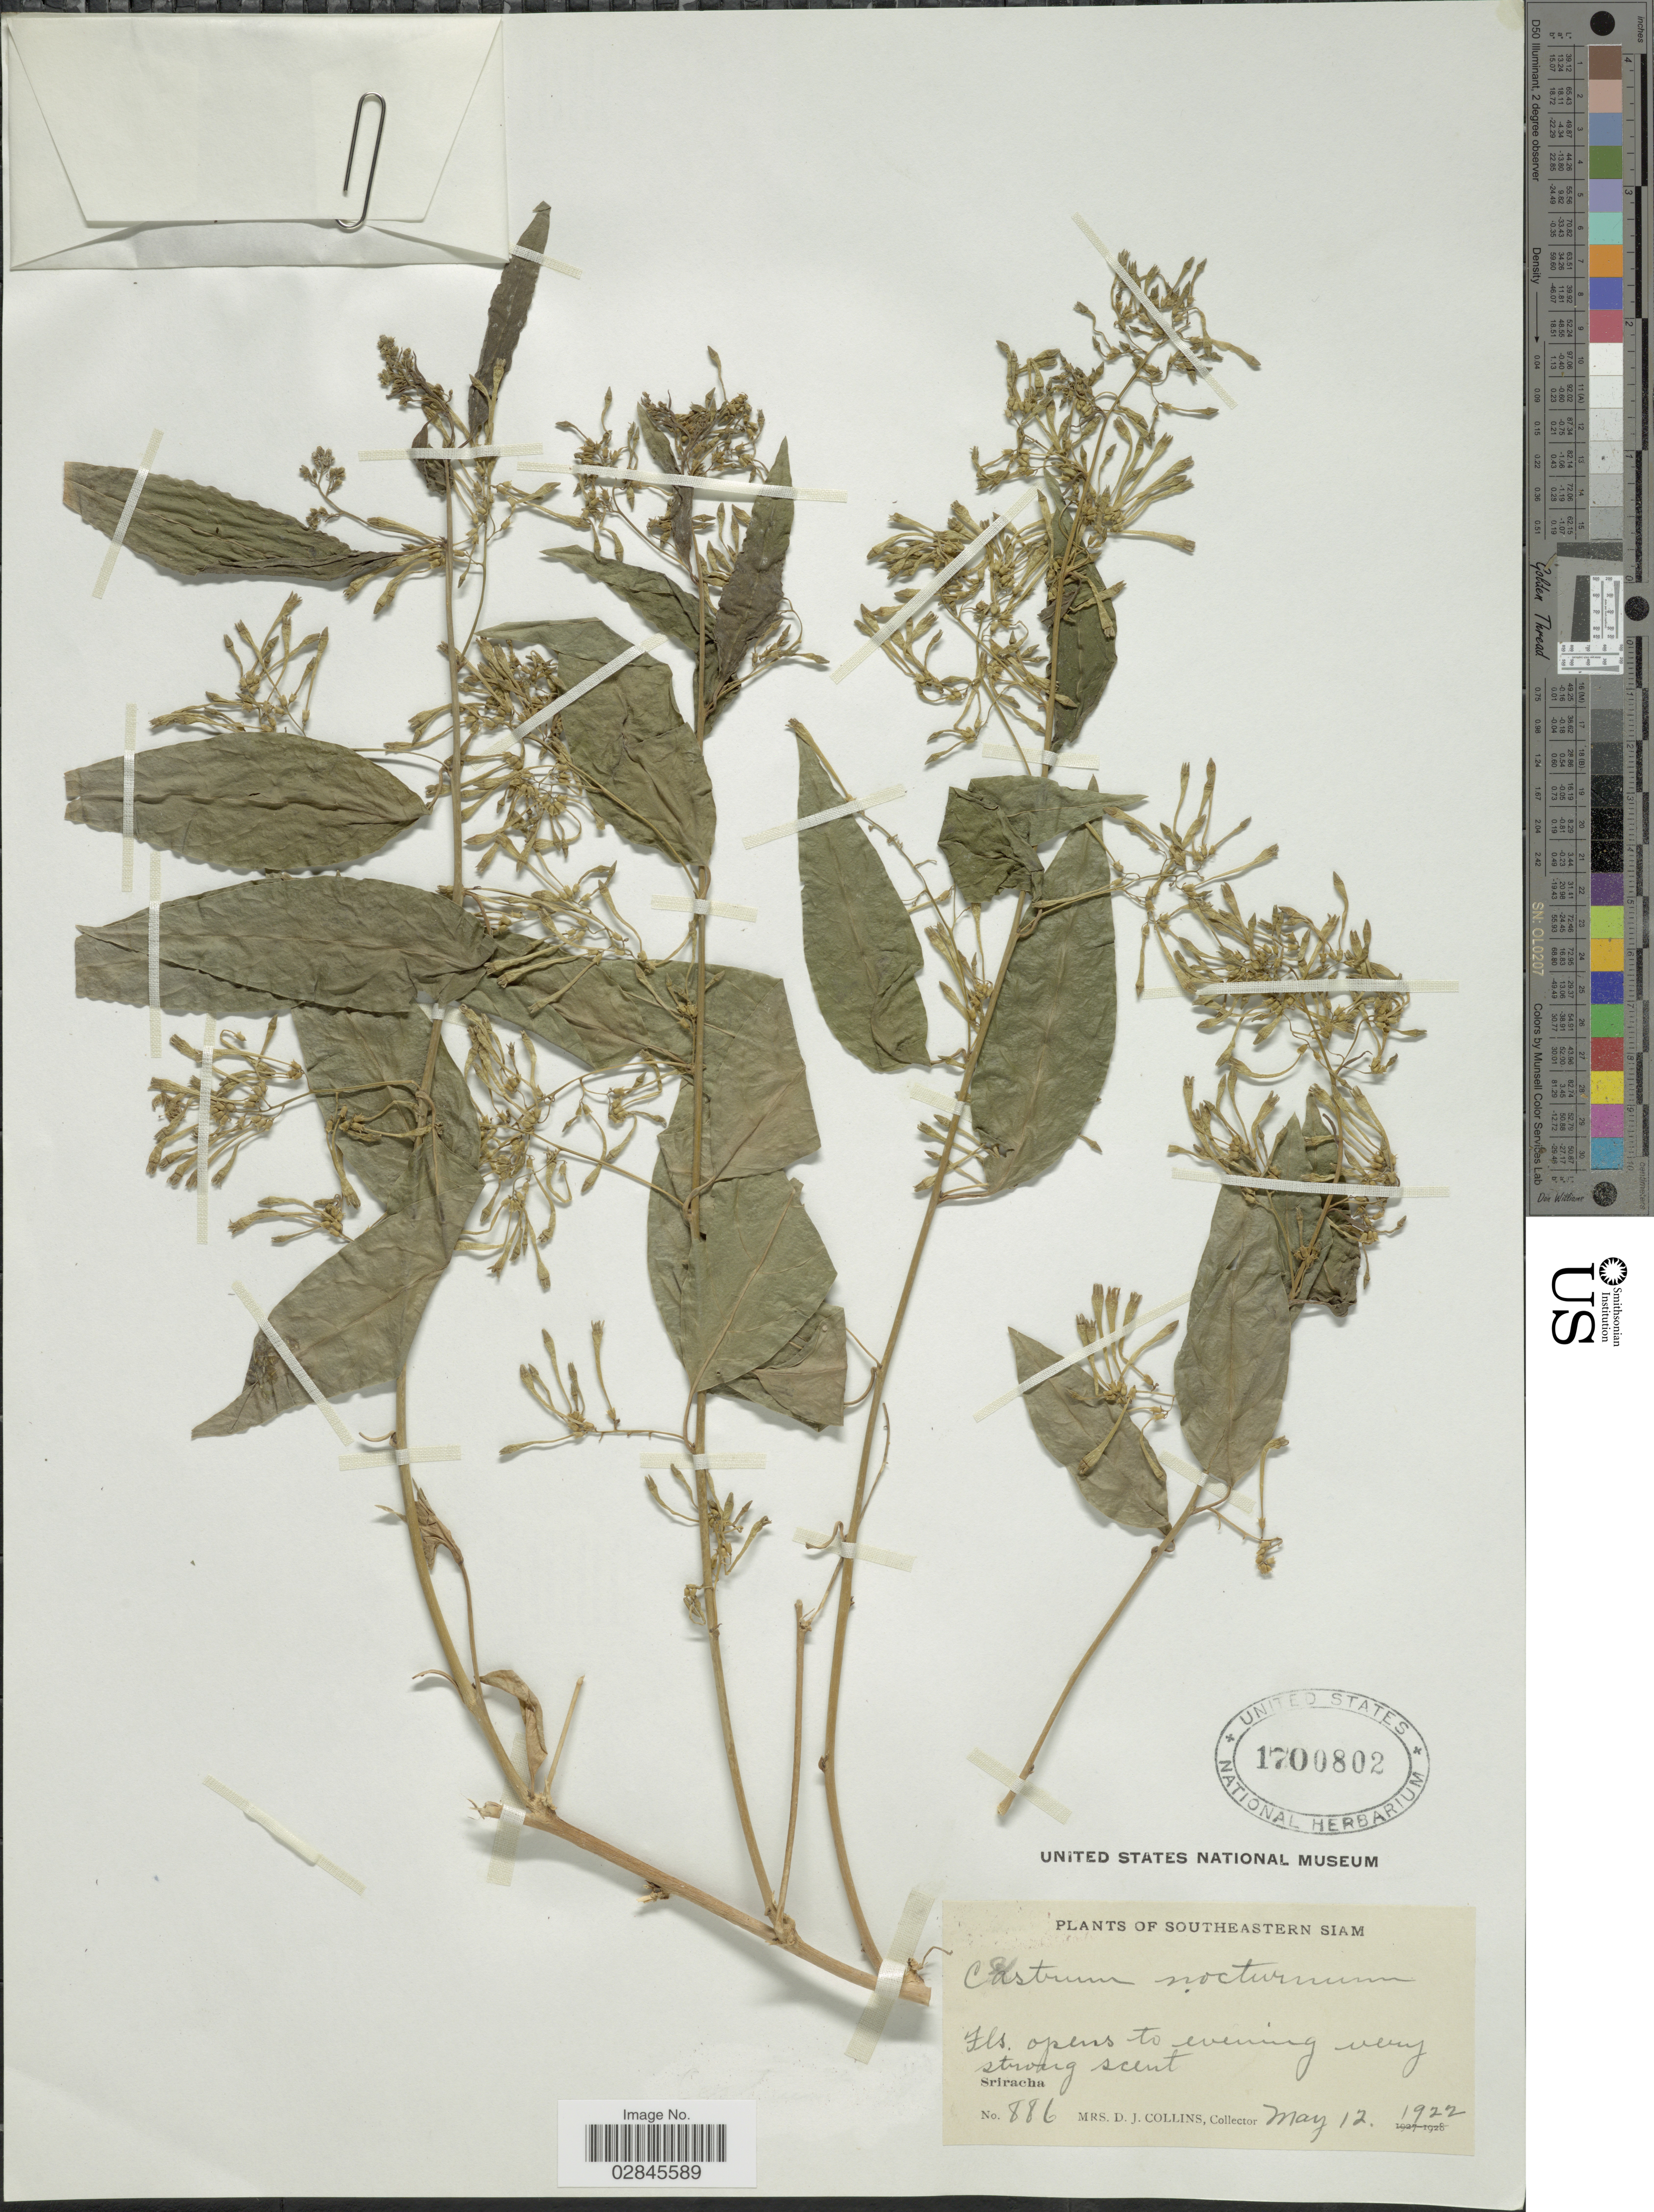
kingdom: Plantae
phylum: Tracheophyta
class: Magnoliopsida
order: Solanales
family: Solanaceae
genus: Cestrum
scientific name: Cestrum nocturnum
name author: L.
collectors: Mrs. D. J. Collins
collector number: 886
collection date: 1922-05-12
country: Thailand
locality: Southeastern Siam. Sriracha.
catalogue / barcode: US 1700802